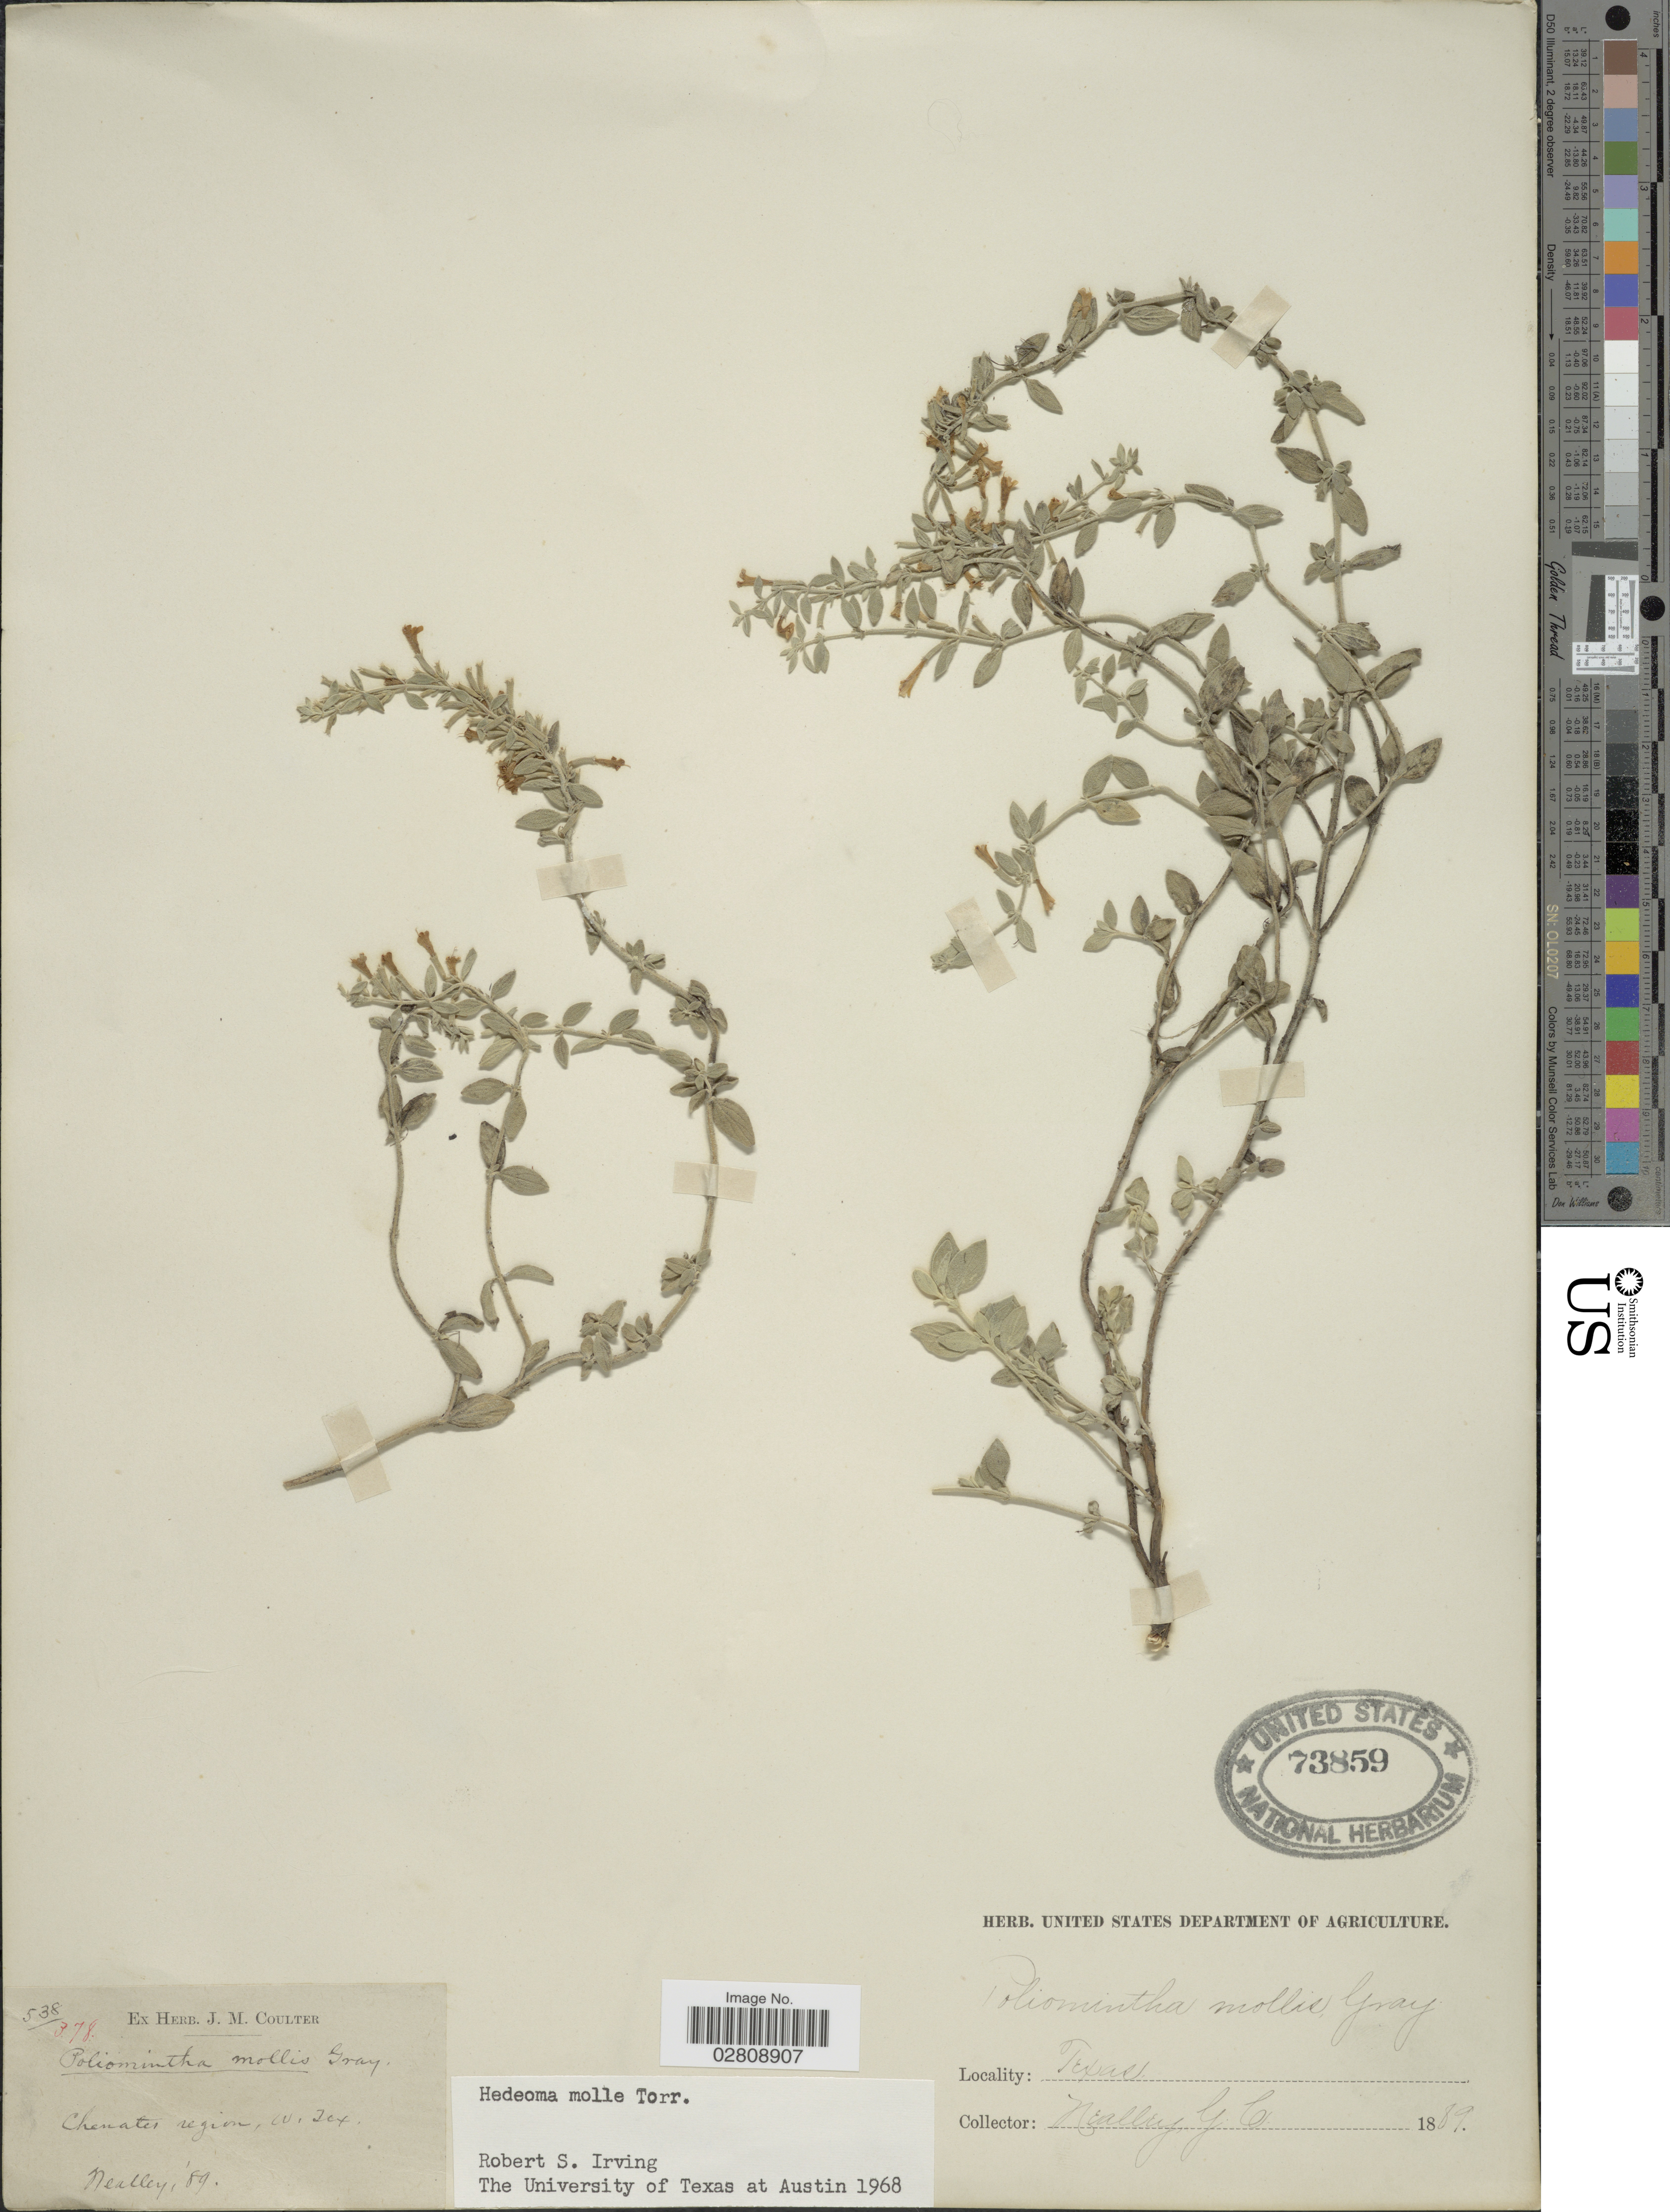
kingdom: Plantae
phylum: Tracheophyta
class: Magnoliopsida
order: Lamiales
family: Lamiaceae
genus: Hedeoma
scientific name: Hedeoma mollis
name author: Torr.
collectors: G. C. Nealley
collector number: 538/378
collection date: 1889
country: United States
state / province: Texas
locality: Chenates region, W. Tex.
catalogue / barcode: US 73859